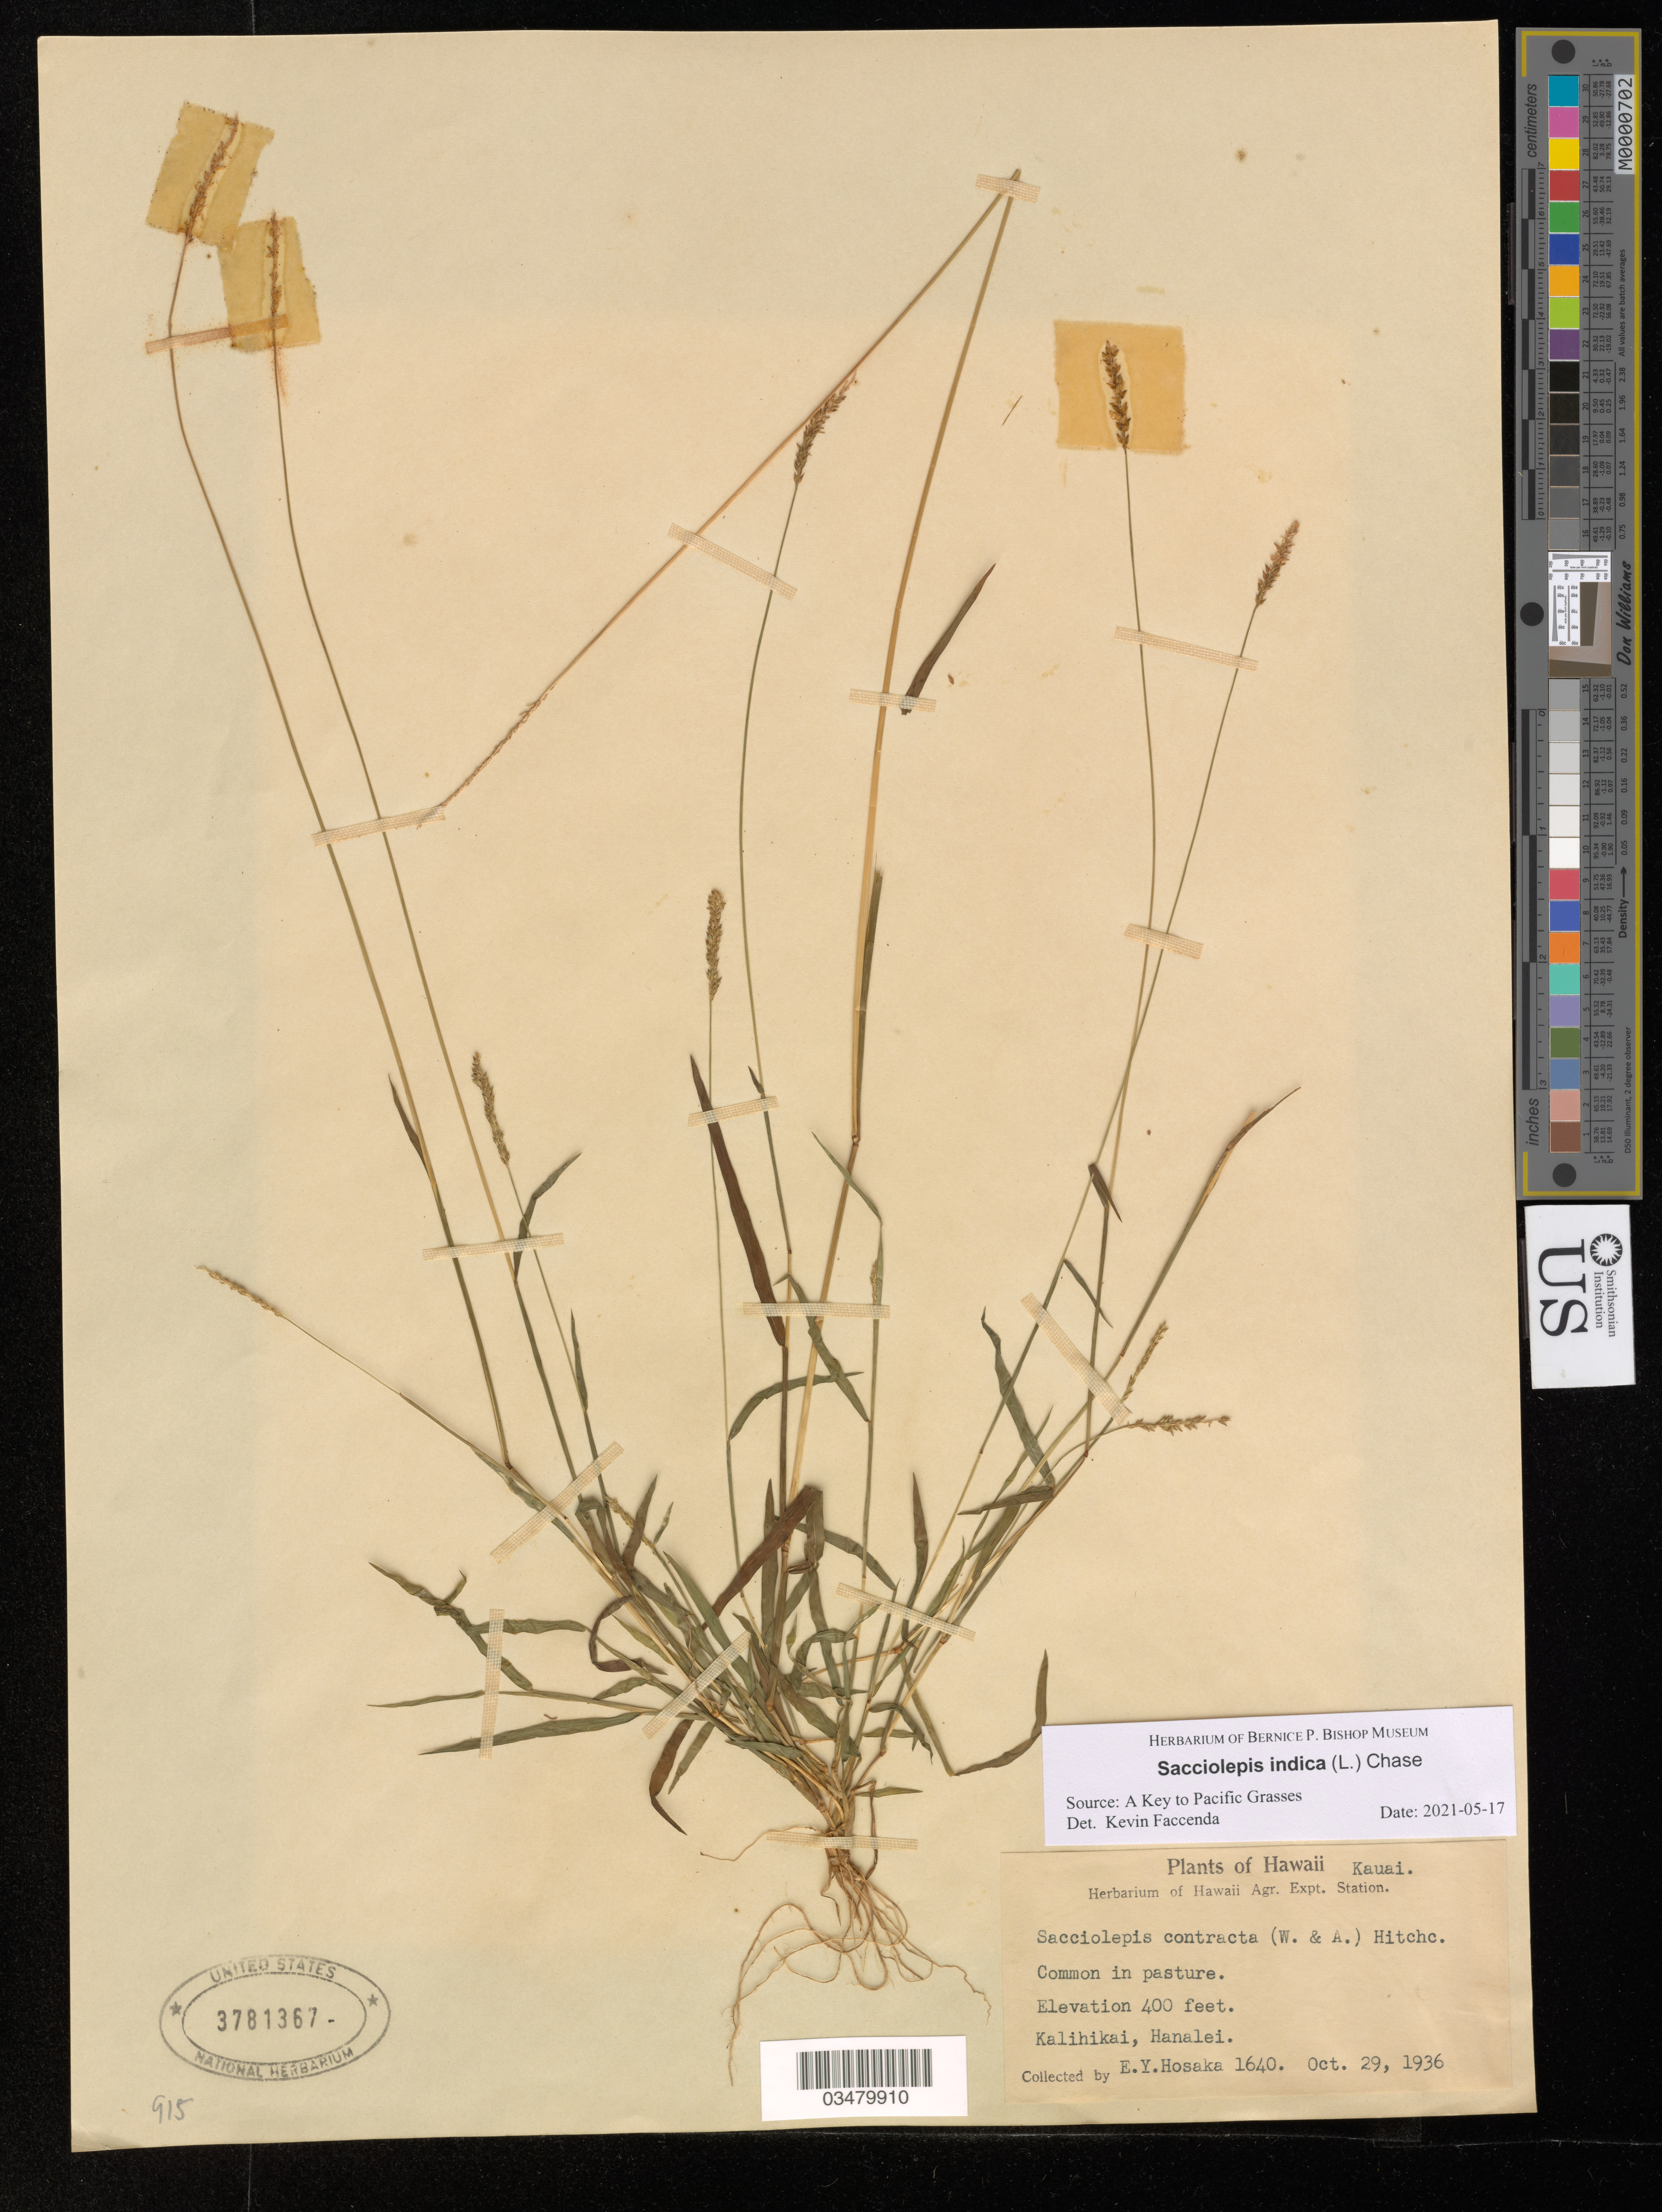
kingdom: Plantae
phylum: Tracheophyta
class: Liliopsida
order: Poales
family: Poaceae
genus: Sacciolepis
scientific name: Sacciolepis indica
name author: (L.) Chase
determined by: Faccenda, K.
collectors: E. Y. Hosaka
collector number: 1640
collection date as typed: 29 Oct 1936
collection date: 1936-10-29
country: United States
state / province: Hawaii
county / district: Kauai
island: Kaua'i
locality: Kalihikai, Hanalei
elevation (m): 122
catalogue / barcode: US 3781367